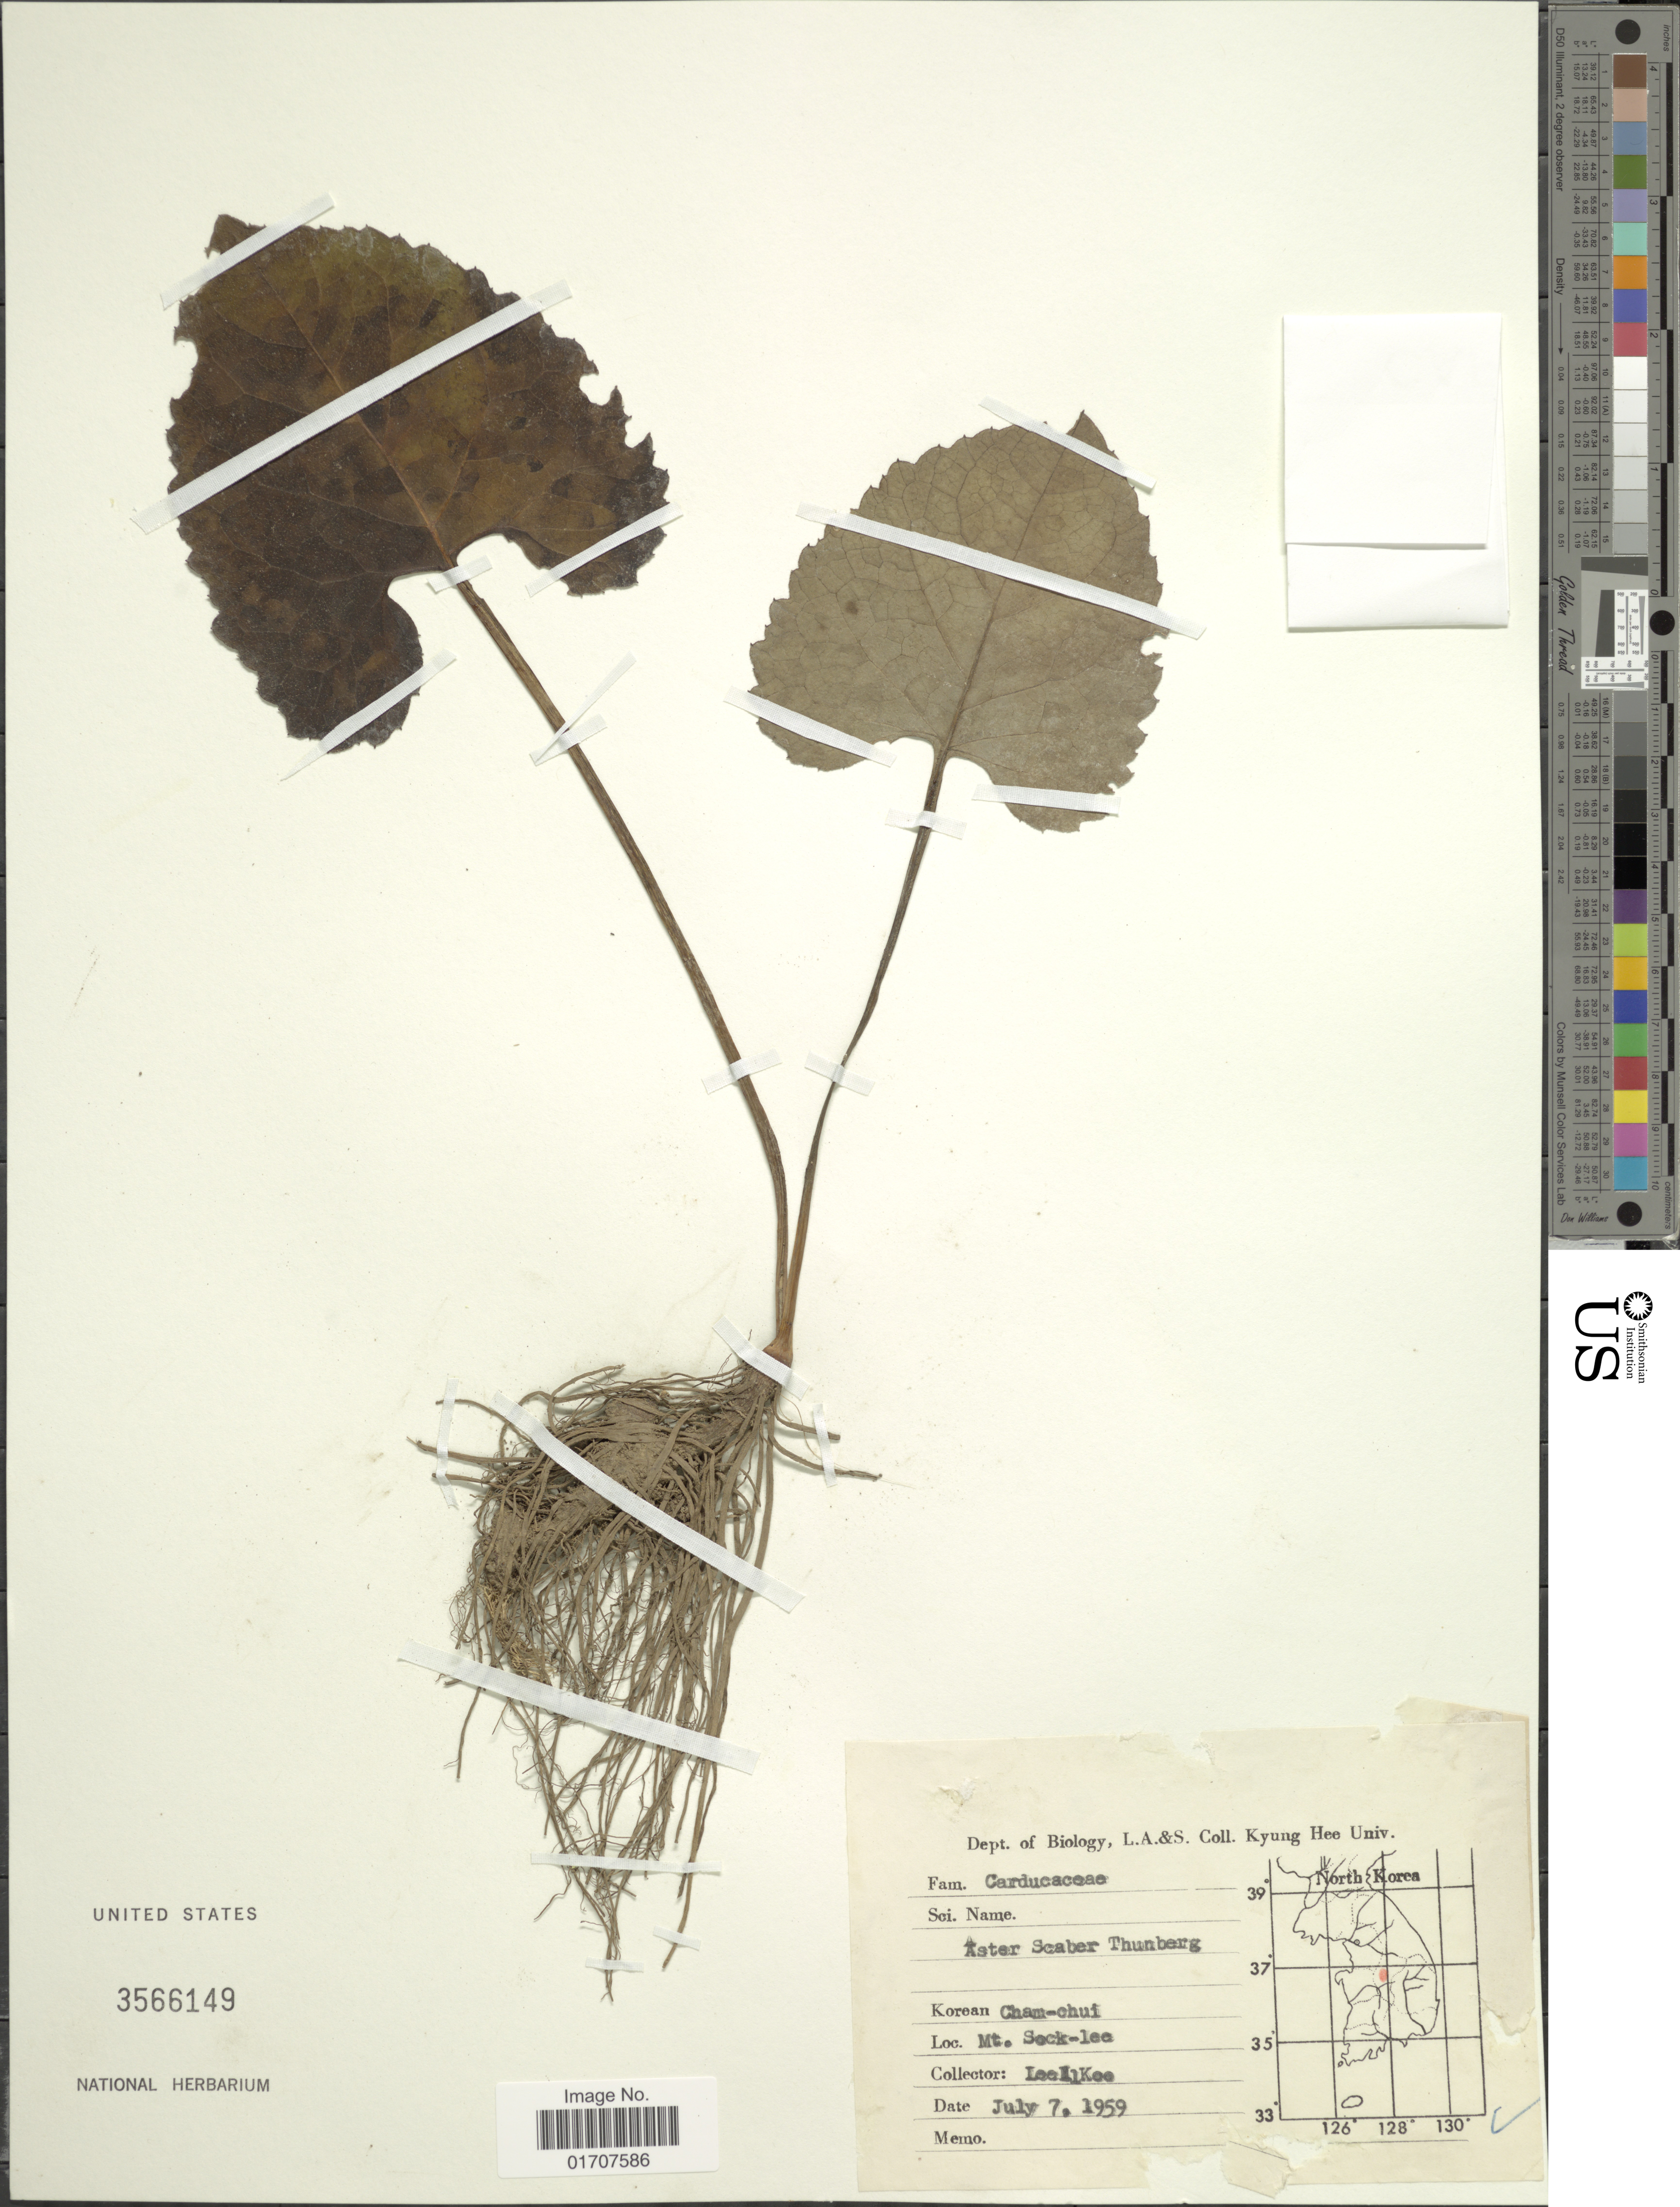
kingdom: Plantae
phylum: Tracheophyta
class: Magnoliopsida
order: Asterales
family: Asteraceae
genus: Doellingeria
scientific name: Doellingeria scaber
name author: (Thunb.) Nees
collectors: I. Lee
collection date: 1959-07-07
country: South Korea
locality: Mt. Sock-lee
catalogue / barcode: US 3566149